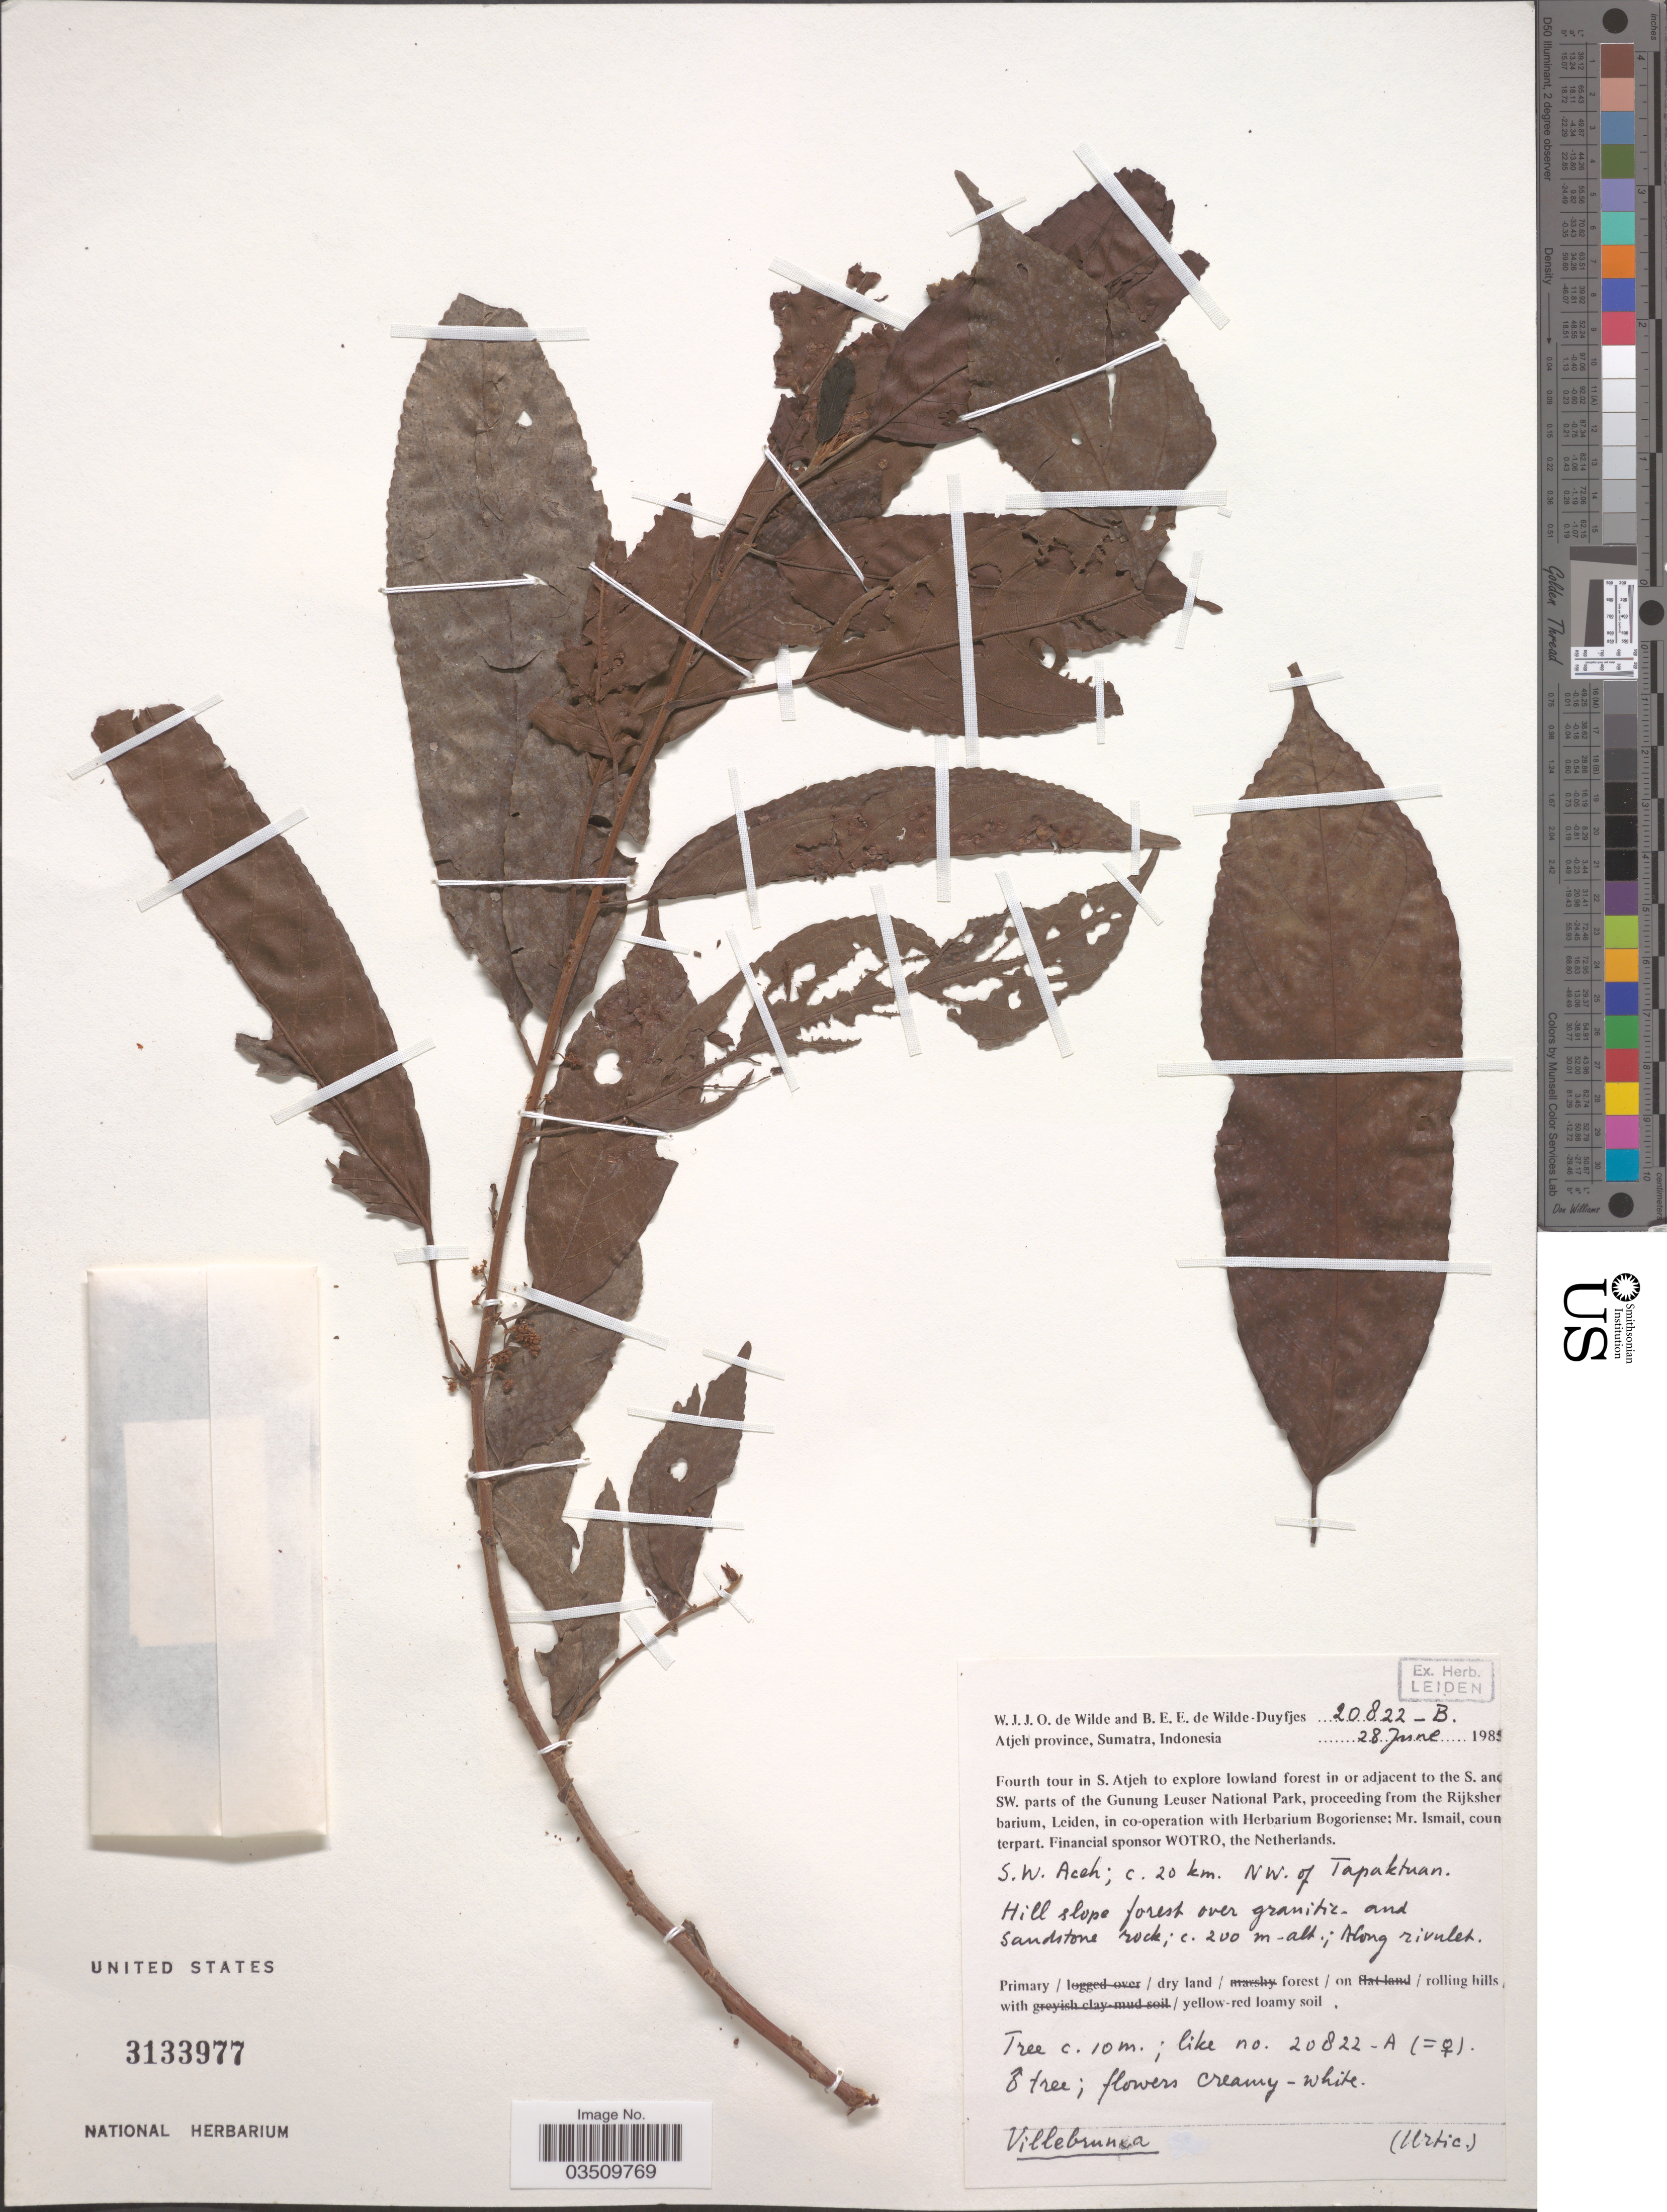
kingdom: Plantae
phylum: Tracheophyta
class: Magnoliopsida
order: Rosales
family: Urticaceae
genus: Oreocnide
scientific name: Oreocnide sp.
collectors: W. J. de Wilde & B. E. de Wilde-Duyfjes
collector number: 20822-B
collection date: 1985-06-28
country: Indonesia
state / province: Sumatra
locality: Atjeh province. Fourth tour in S. Atjeh to explore lowland forest in or adjacent to the S. and SW. parts of the Gunung Leuser National Park. SW Aceh; c. 20 km. NW. of Tapaktuan. Hill slope forest over granitic and sandstone rock.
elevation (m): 200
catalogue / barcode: US 3133977